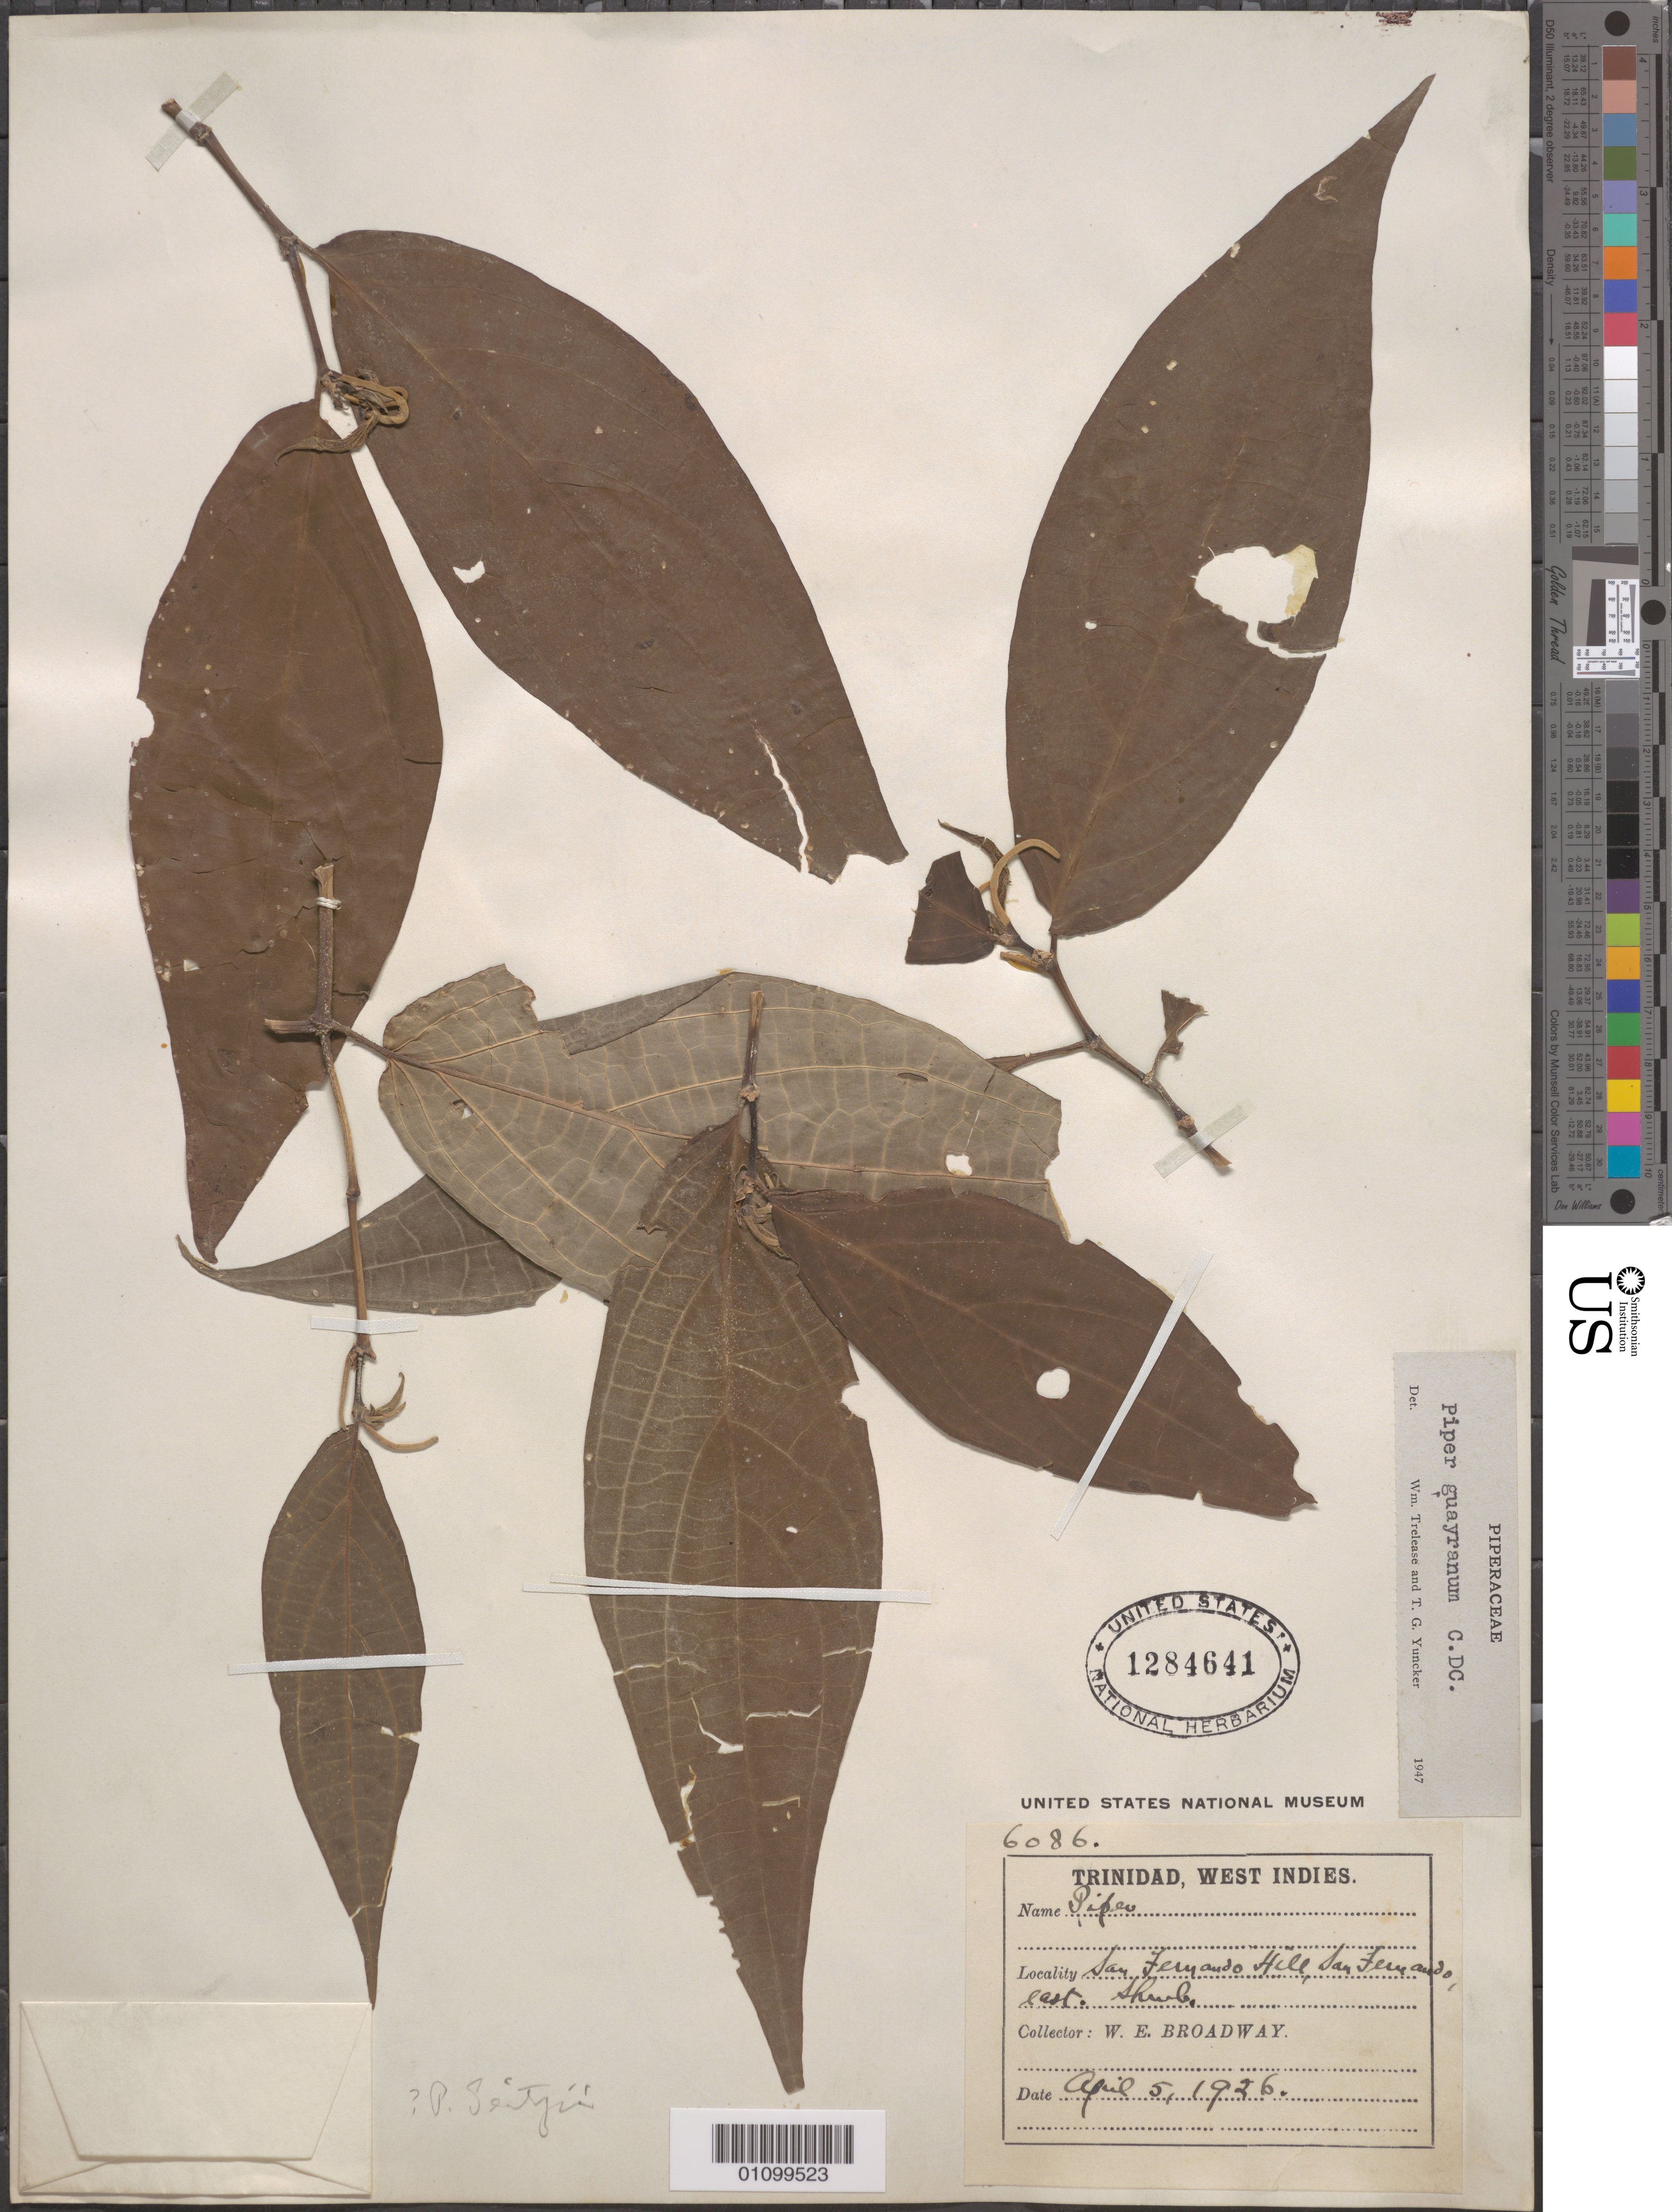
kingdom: Plantae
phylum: Tracheophyta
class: Magnoliopsida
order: Piperales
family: Piperaceae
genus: Piper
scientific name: Piper guayranum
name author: C. DC.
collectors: W. E. Broadway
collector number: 6086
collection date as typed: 05 Apr 1926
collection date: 1926-04-05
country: Trinidad and Tobago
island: Trinidad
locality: San Fernando Hill, Sa Fernando, E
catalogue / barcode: US 1284641